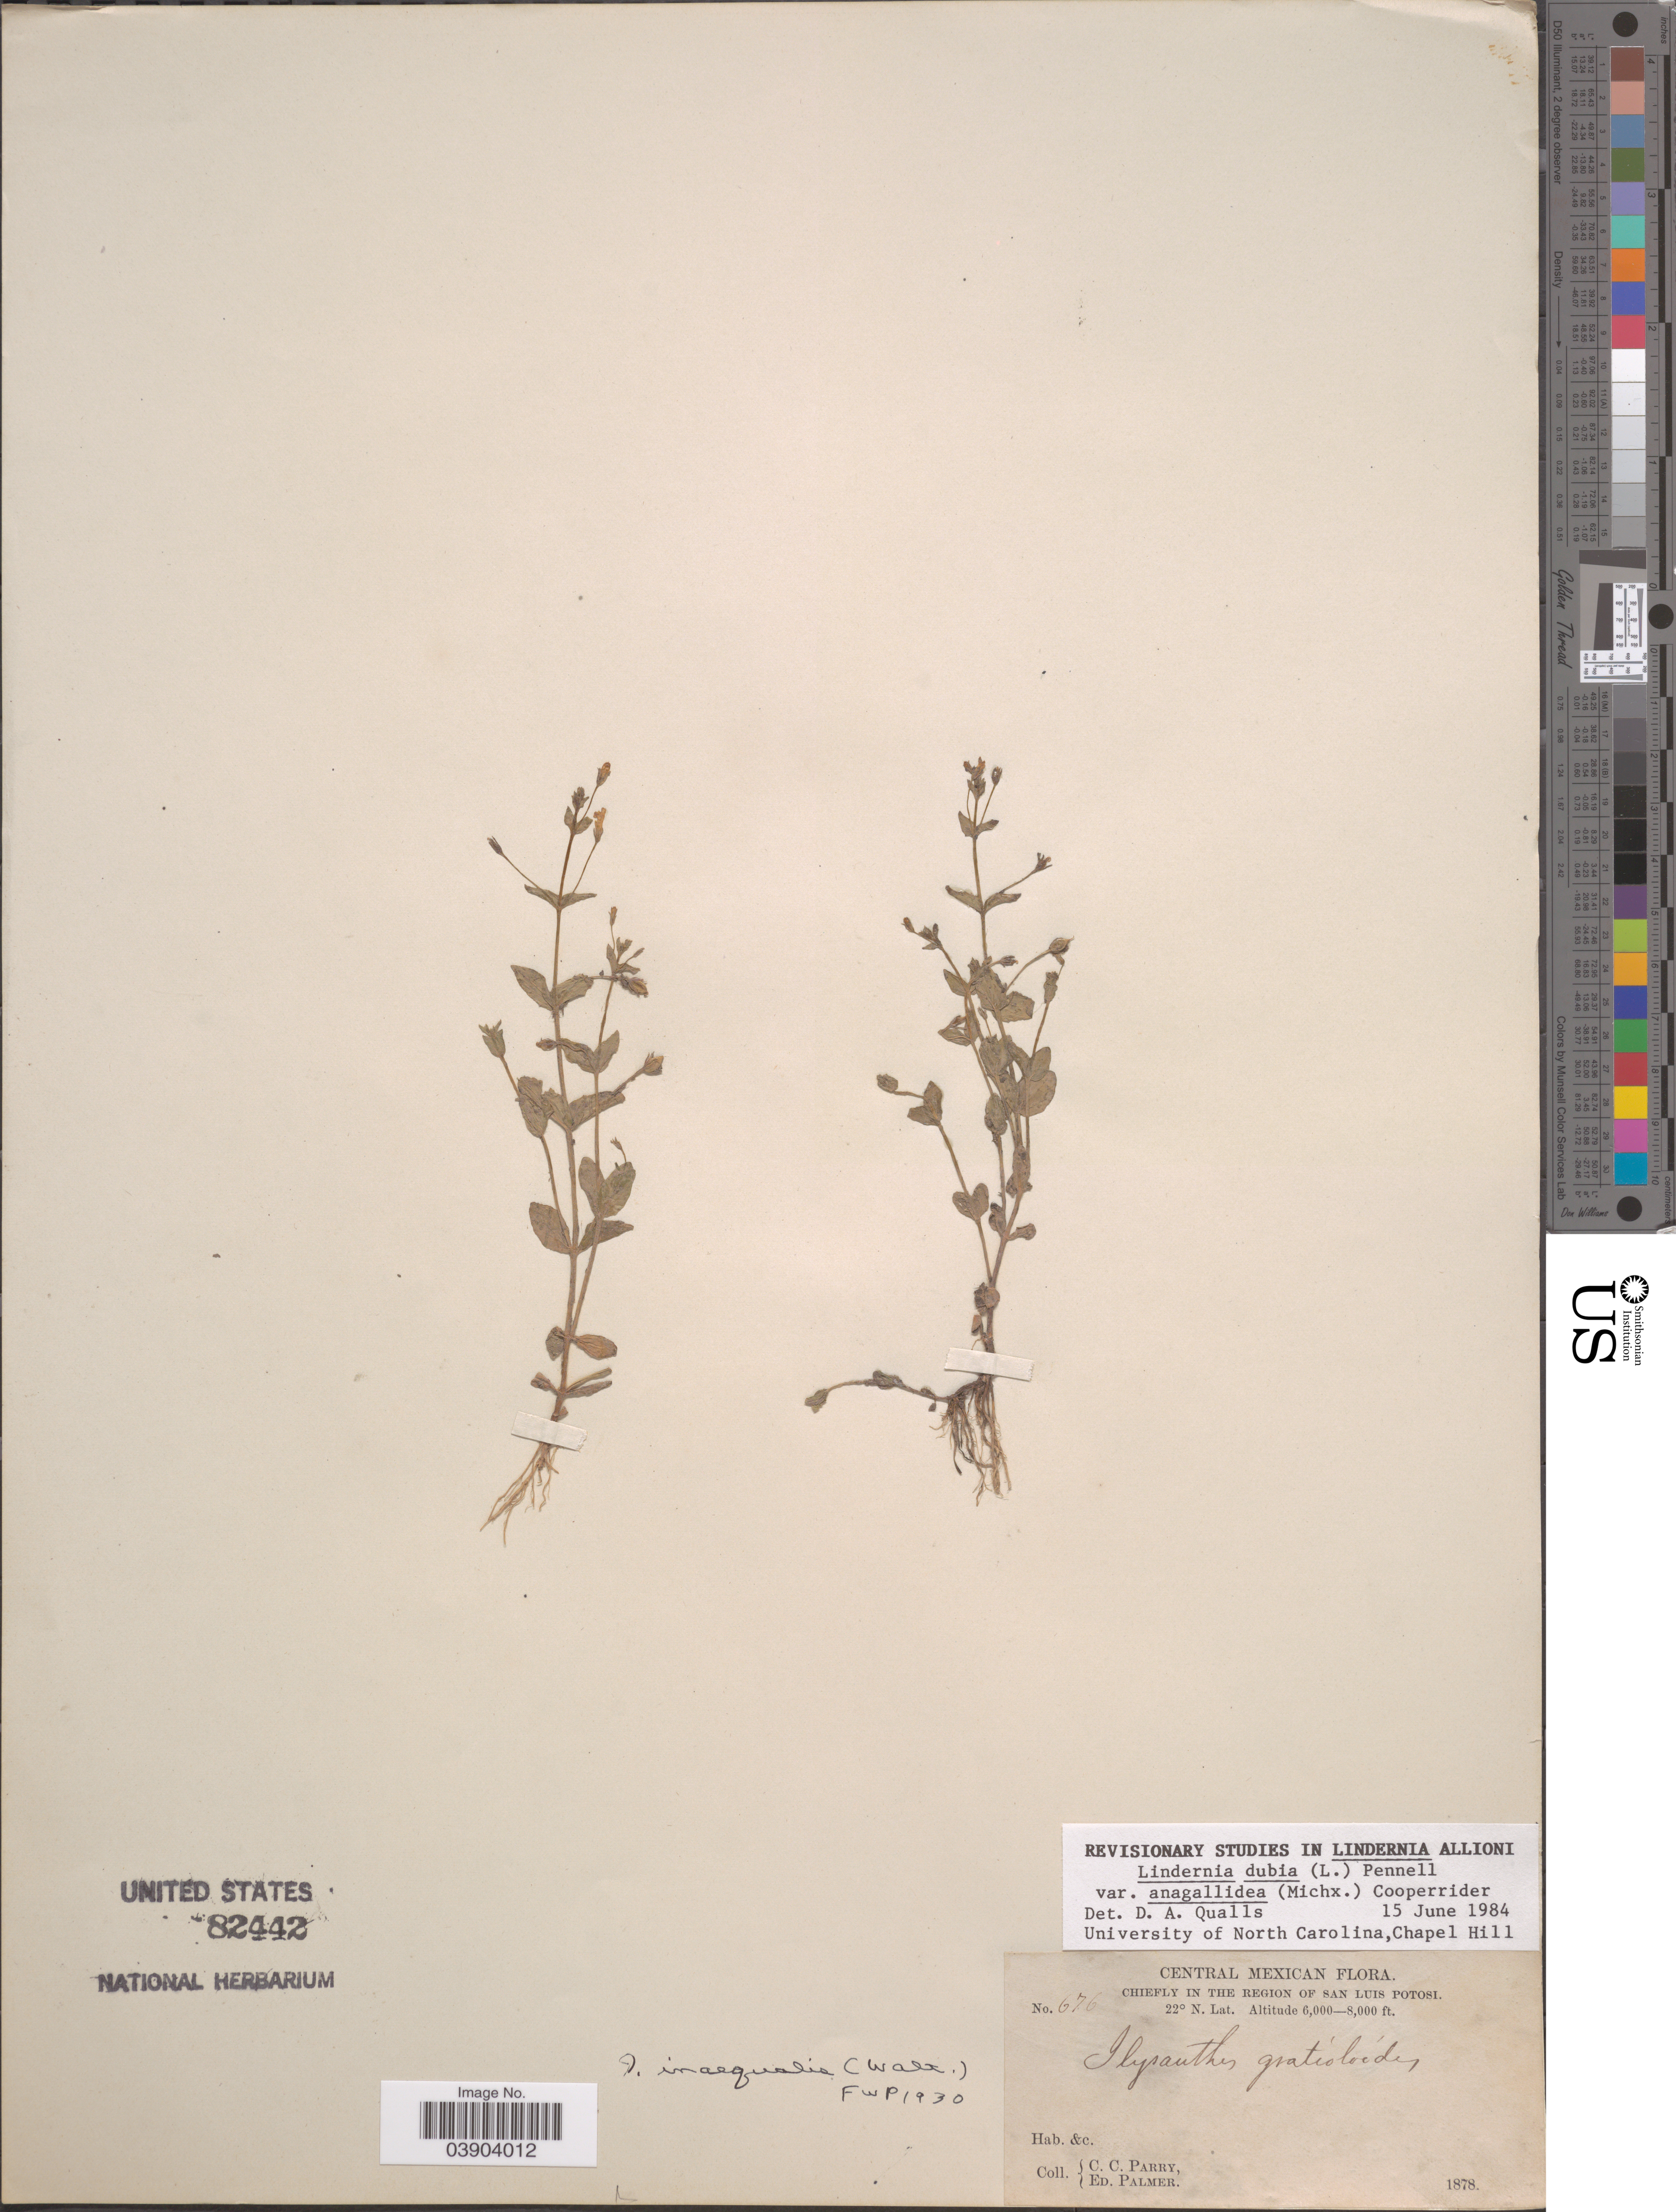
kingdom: Plantae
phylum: Tracheophyta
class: Magnoliopsida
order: Lamiales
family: Linderniaceae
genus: Lindernia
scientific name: Lindernia dubia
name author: (L.) Pennell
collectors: C. C. Parry & E. Palmer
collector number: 676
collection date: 1878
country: Mexico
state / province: San Luis Potosí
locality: Central Mexican. In the Region of San Luis Potosi.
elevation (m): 1829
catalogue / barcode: US 82442